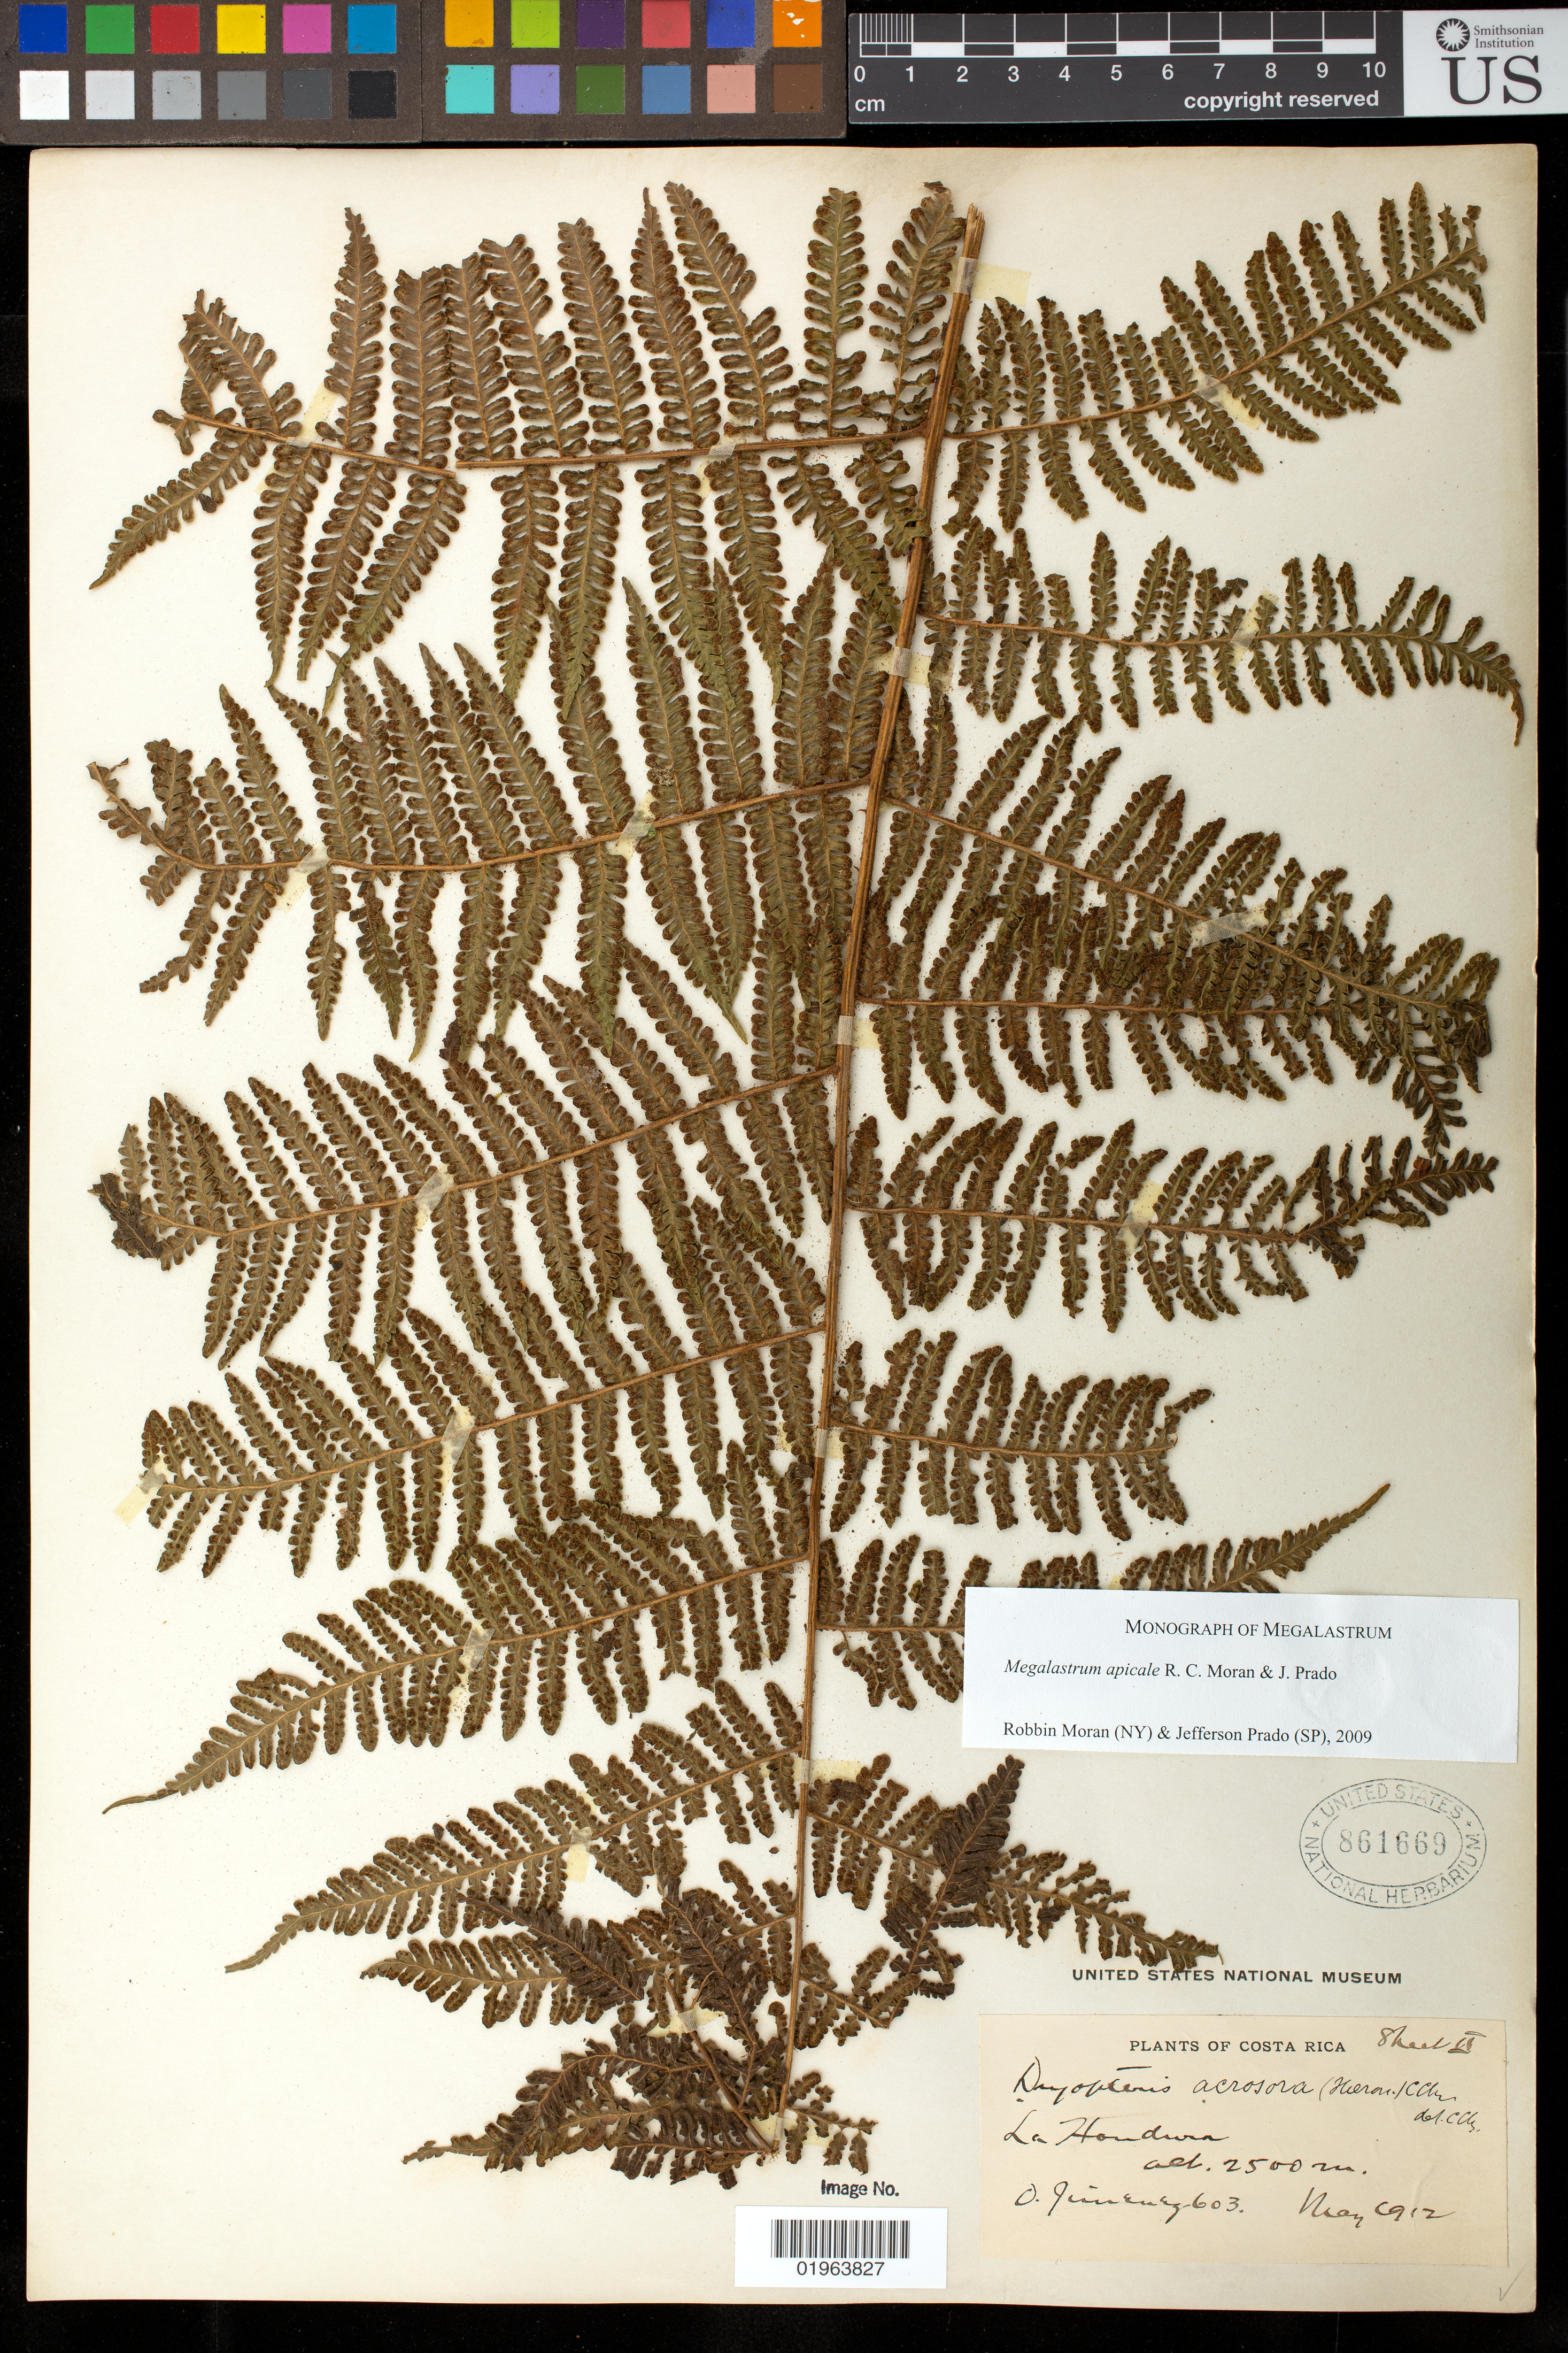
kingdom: Plantae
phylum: Tracheophyta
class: Polypodiopsida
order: Polypodiales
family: Dryopteridaceae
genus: Megalastrum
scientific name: Megalastrum apicale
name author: R.C. Moran & J. Prado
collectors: Jimenez, --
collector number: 603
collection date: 1912-05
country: Costa Rica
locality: La Hondura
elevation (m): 2500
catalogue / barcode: US 861669